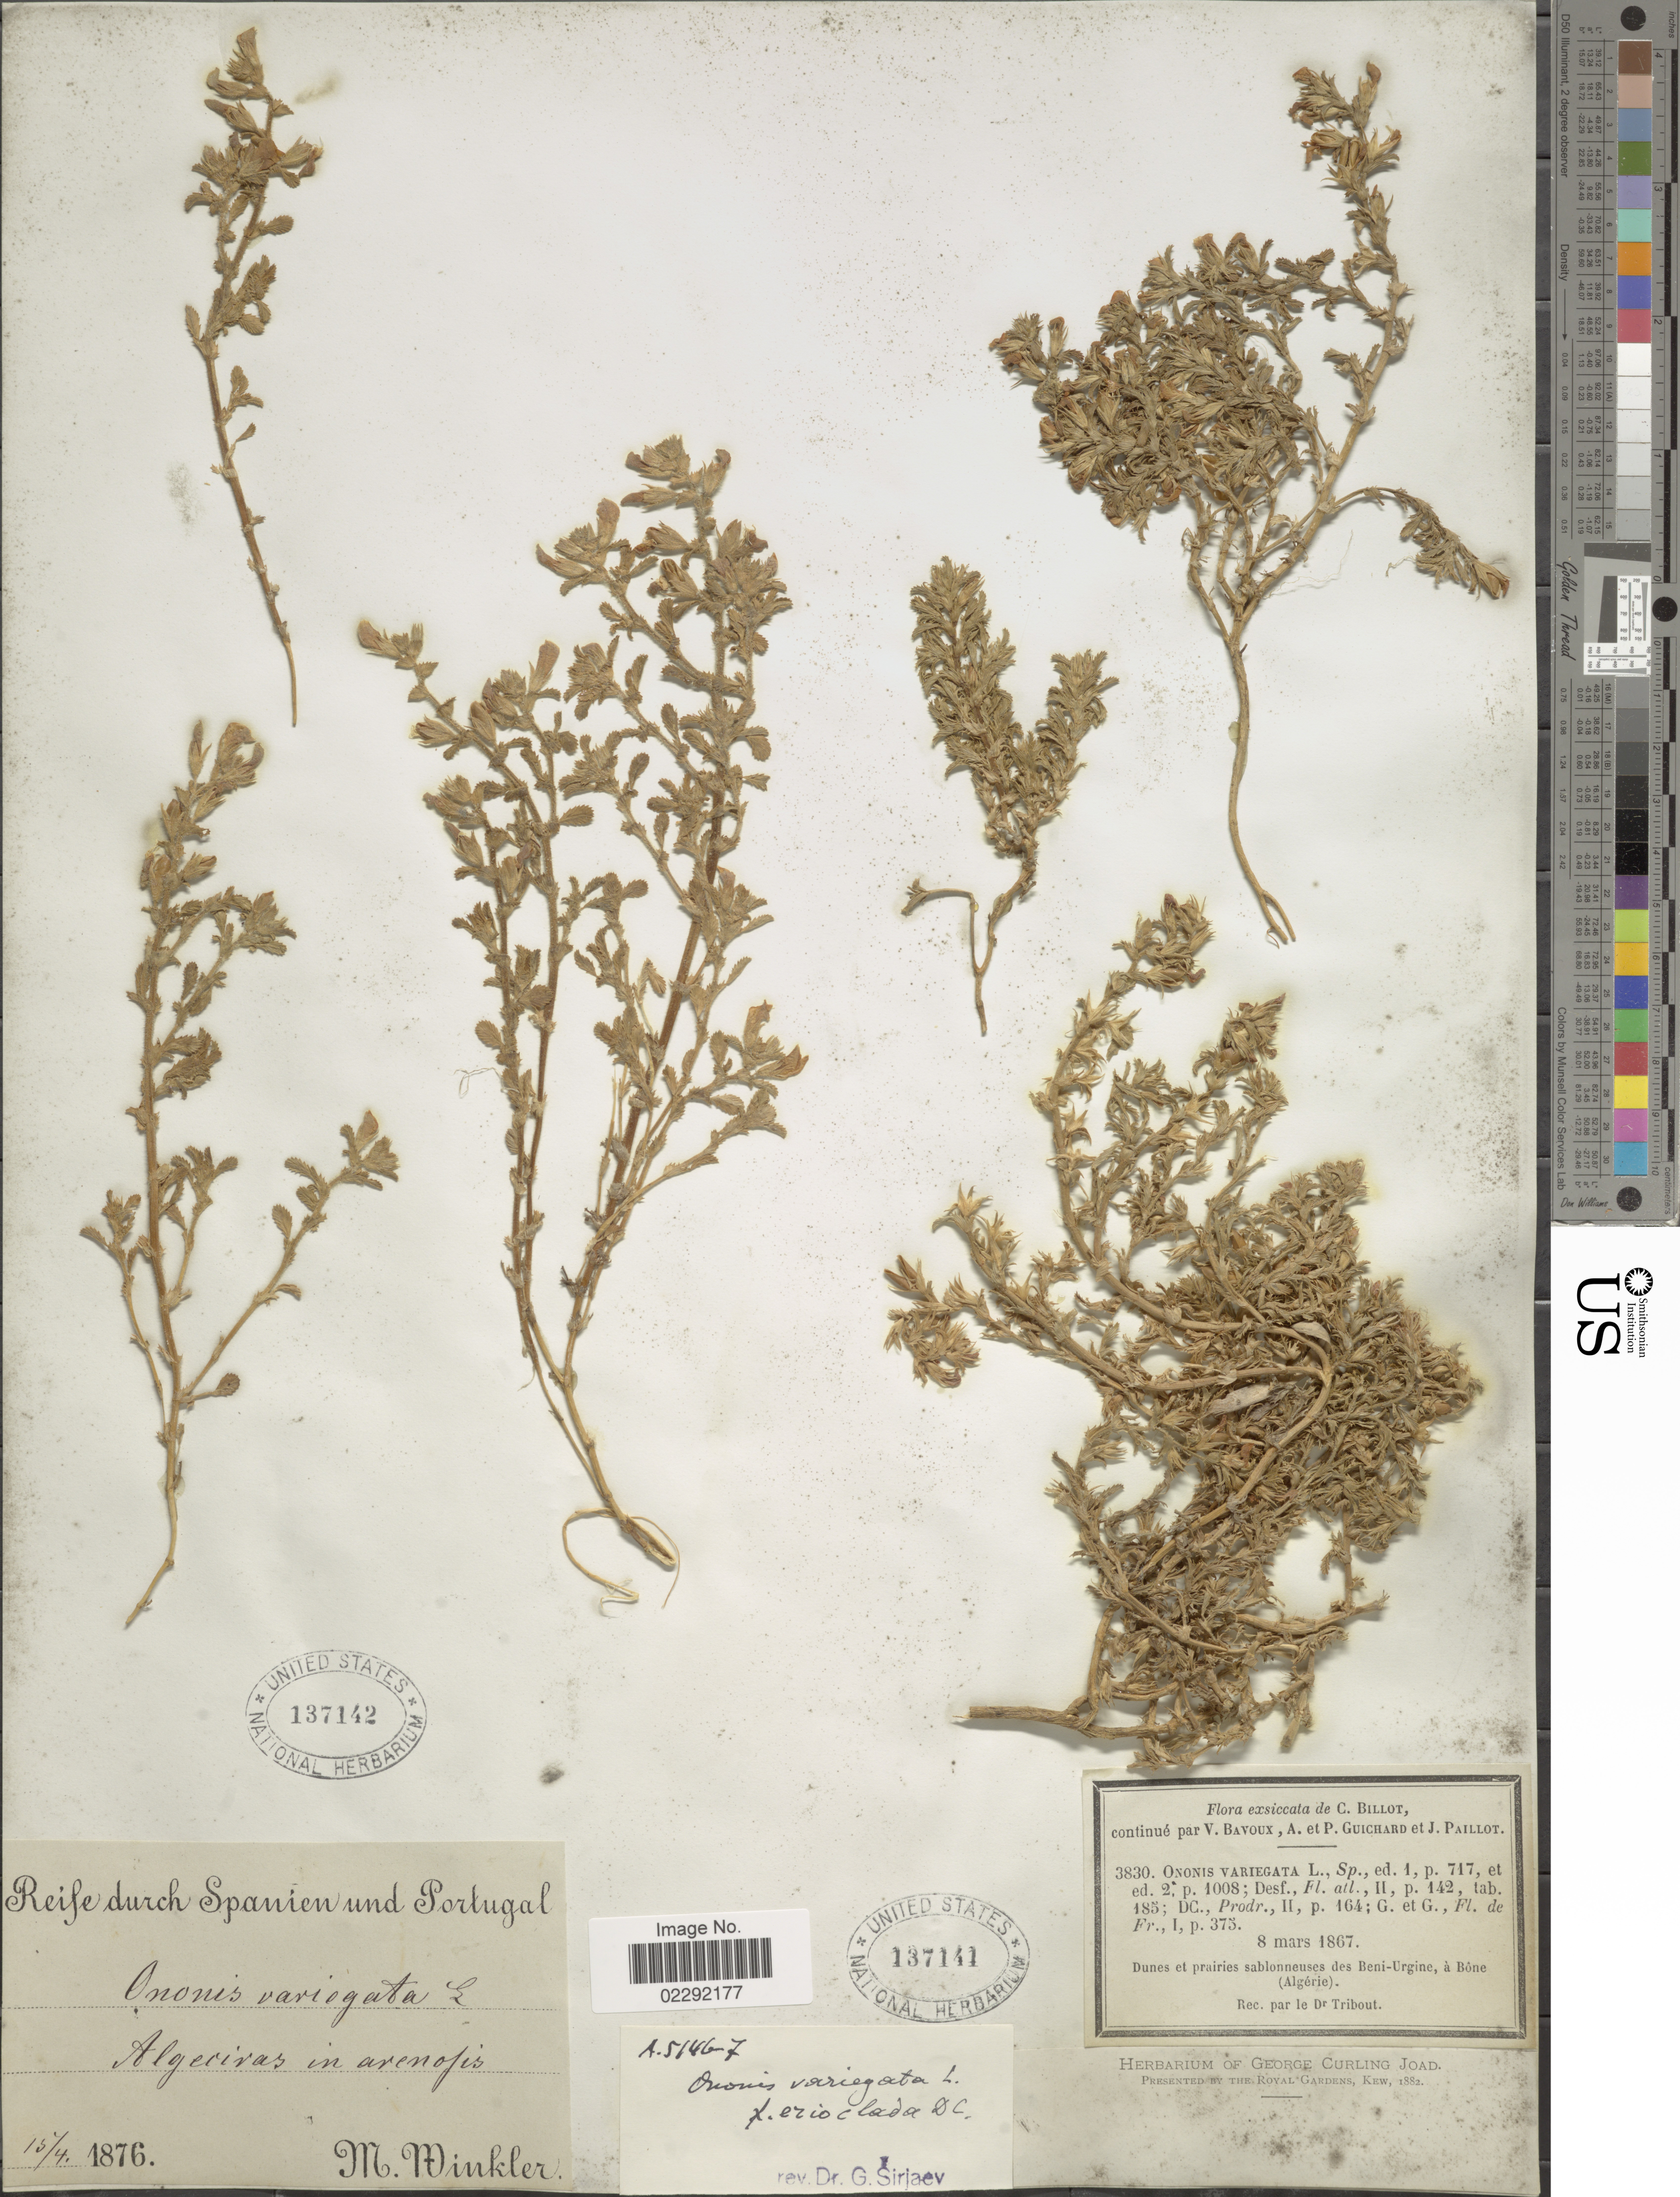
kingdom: Plantae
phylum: Tracheophyta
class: Magnoliopsida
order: Fabales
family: Fabaceae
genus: Ononis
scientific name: Ononis variegata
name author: L.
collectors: Tribout, C. Billot, Bavoux, V., Guichard, A. & et al.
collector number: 3830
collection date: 1867-03-08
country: Algeria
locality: Dunes et prairies sablonneuses des Beni-Urgine, a Bone (Algerie).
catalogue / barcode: US 137141-2